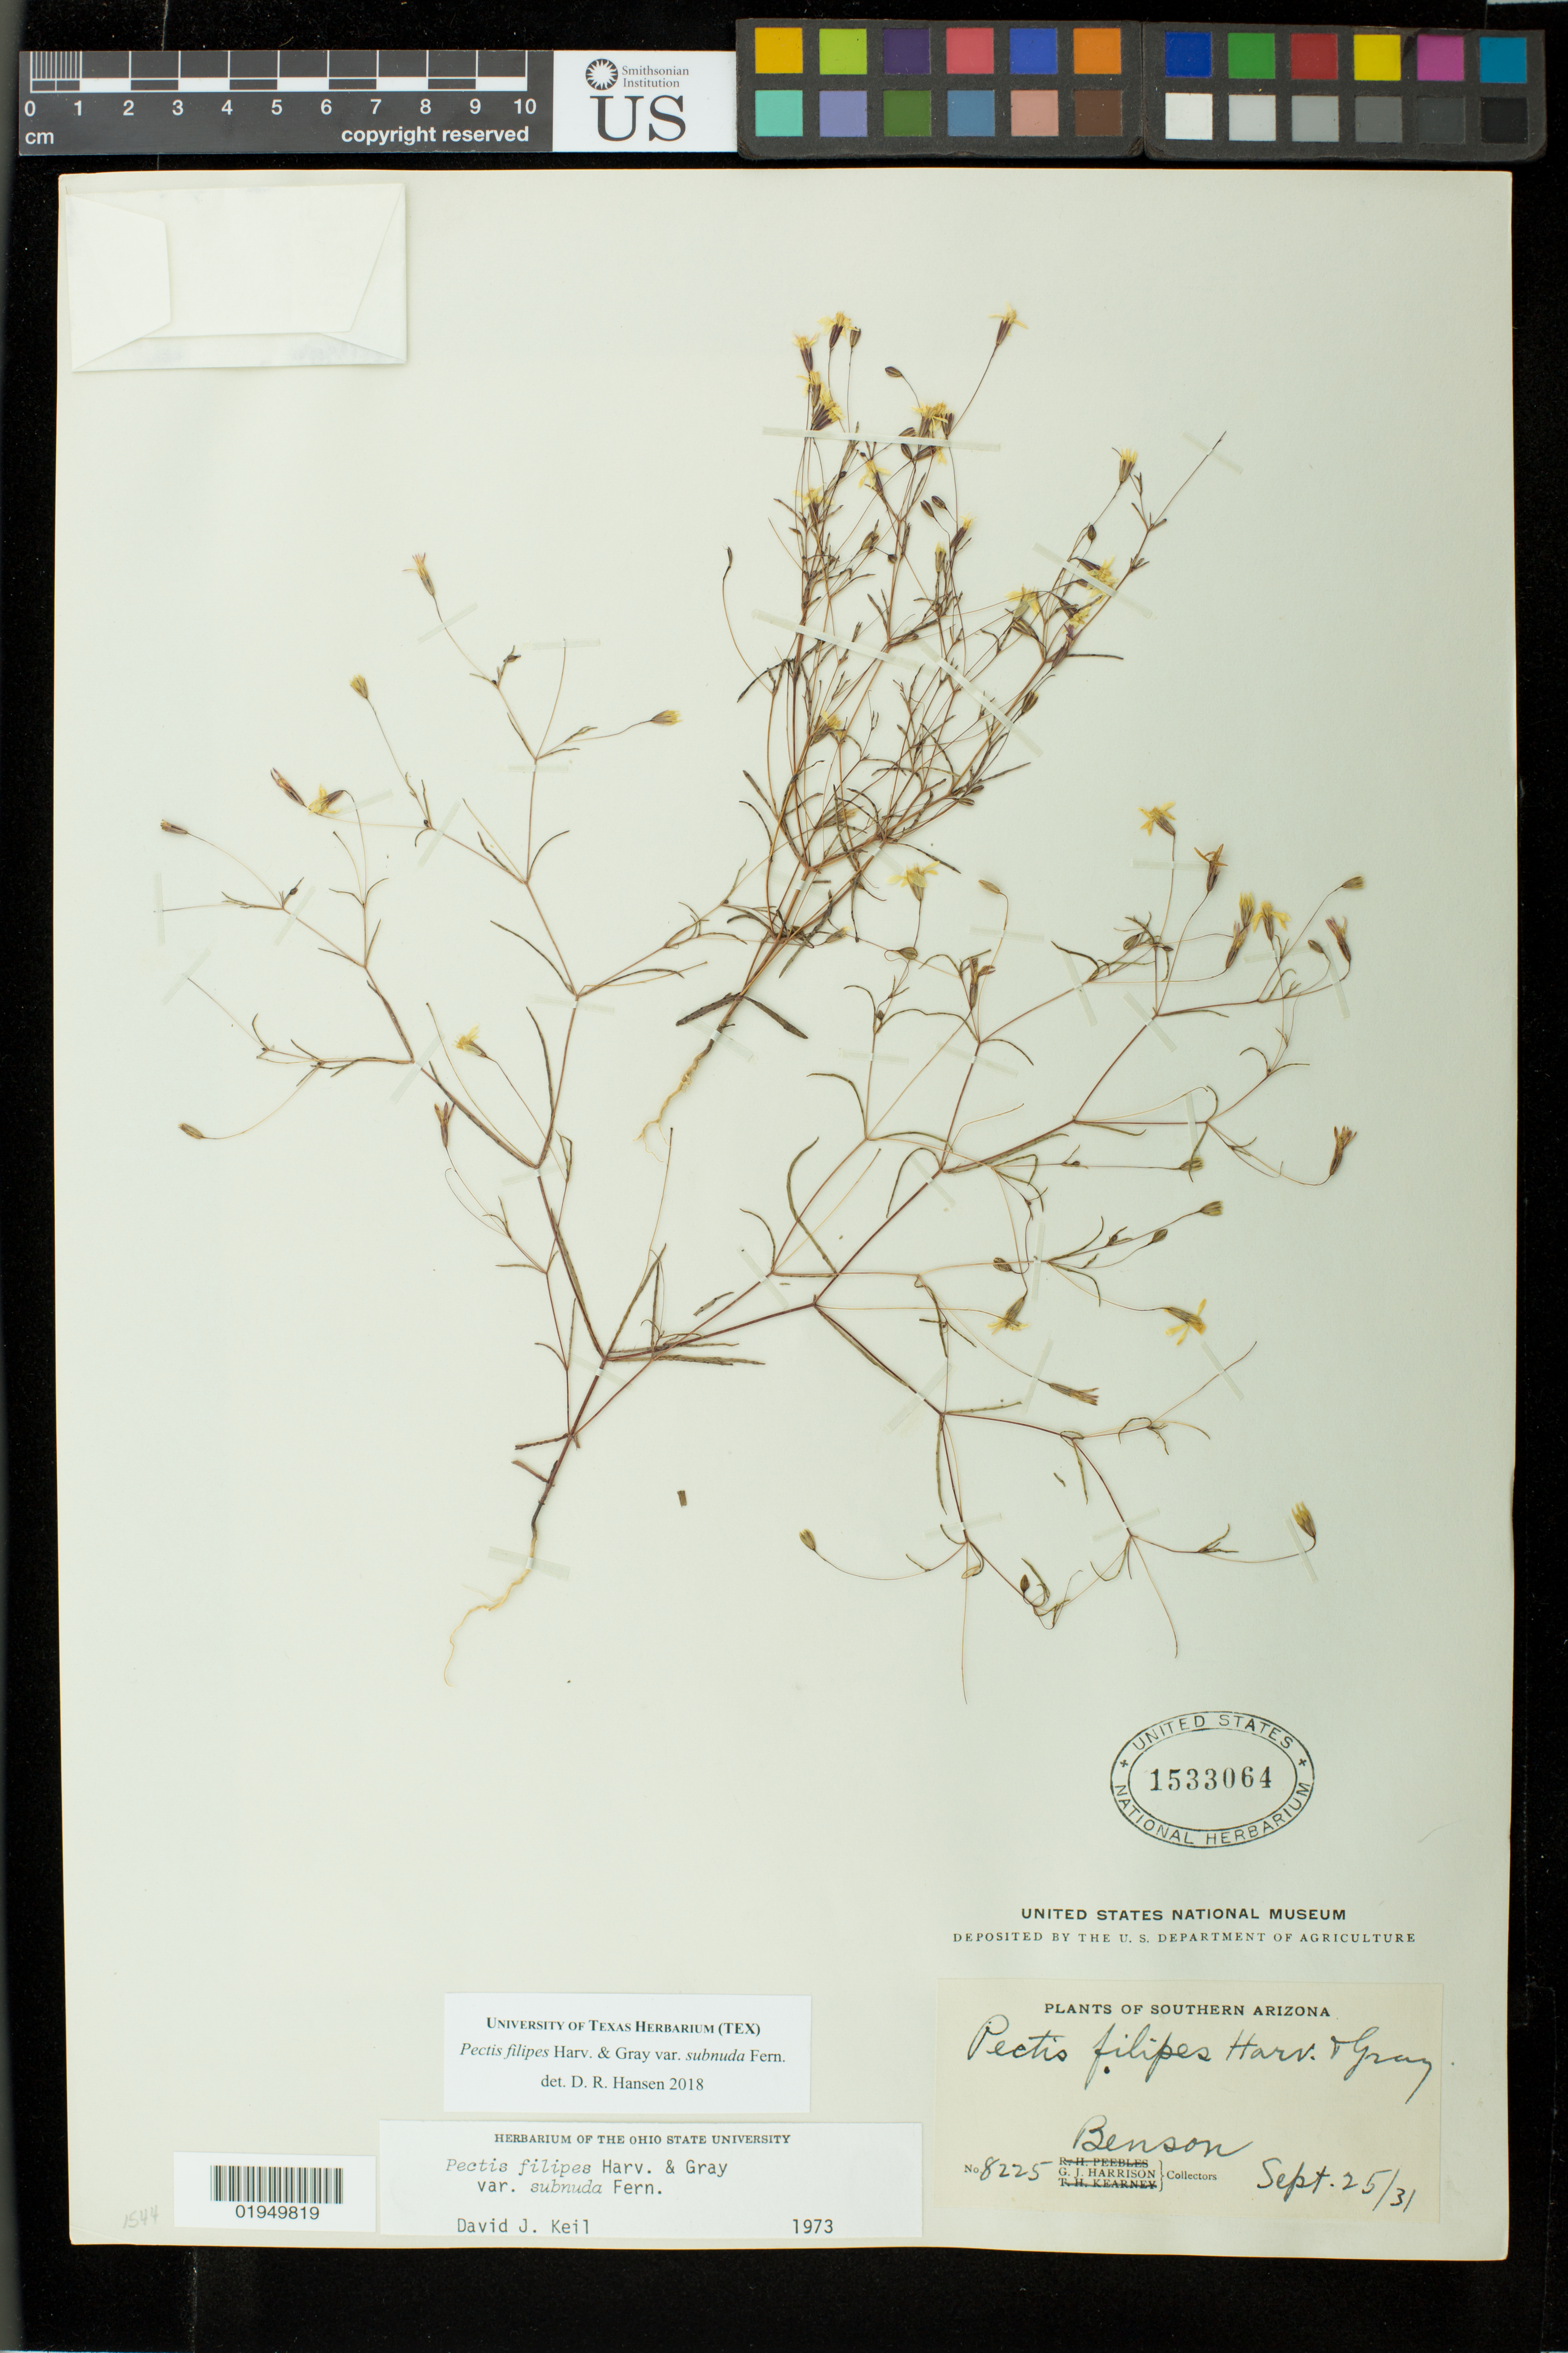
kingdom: Plantae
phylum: Tracheophyta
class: Magnoliopsida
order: Asterales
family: Asteraceae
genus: Pectis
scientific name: Pectis filipes var. subnuda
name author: Fernald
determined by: Hansen, D. R.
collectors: G. J. Harrison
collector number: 8225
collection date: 1931-09-25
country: United States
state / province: Arizona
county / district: Cochise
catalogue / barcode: US 1533064